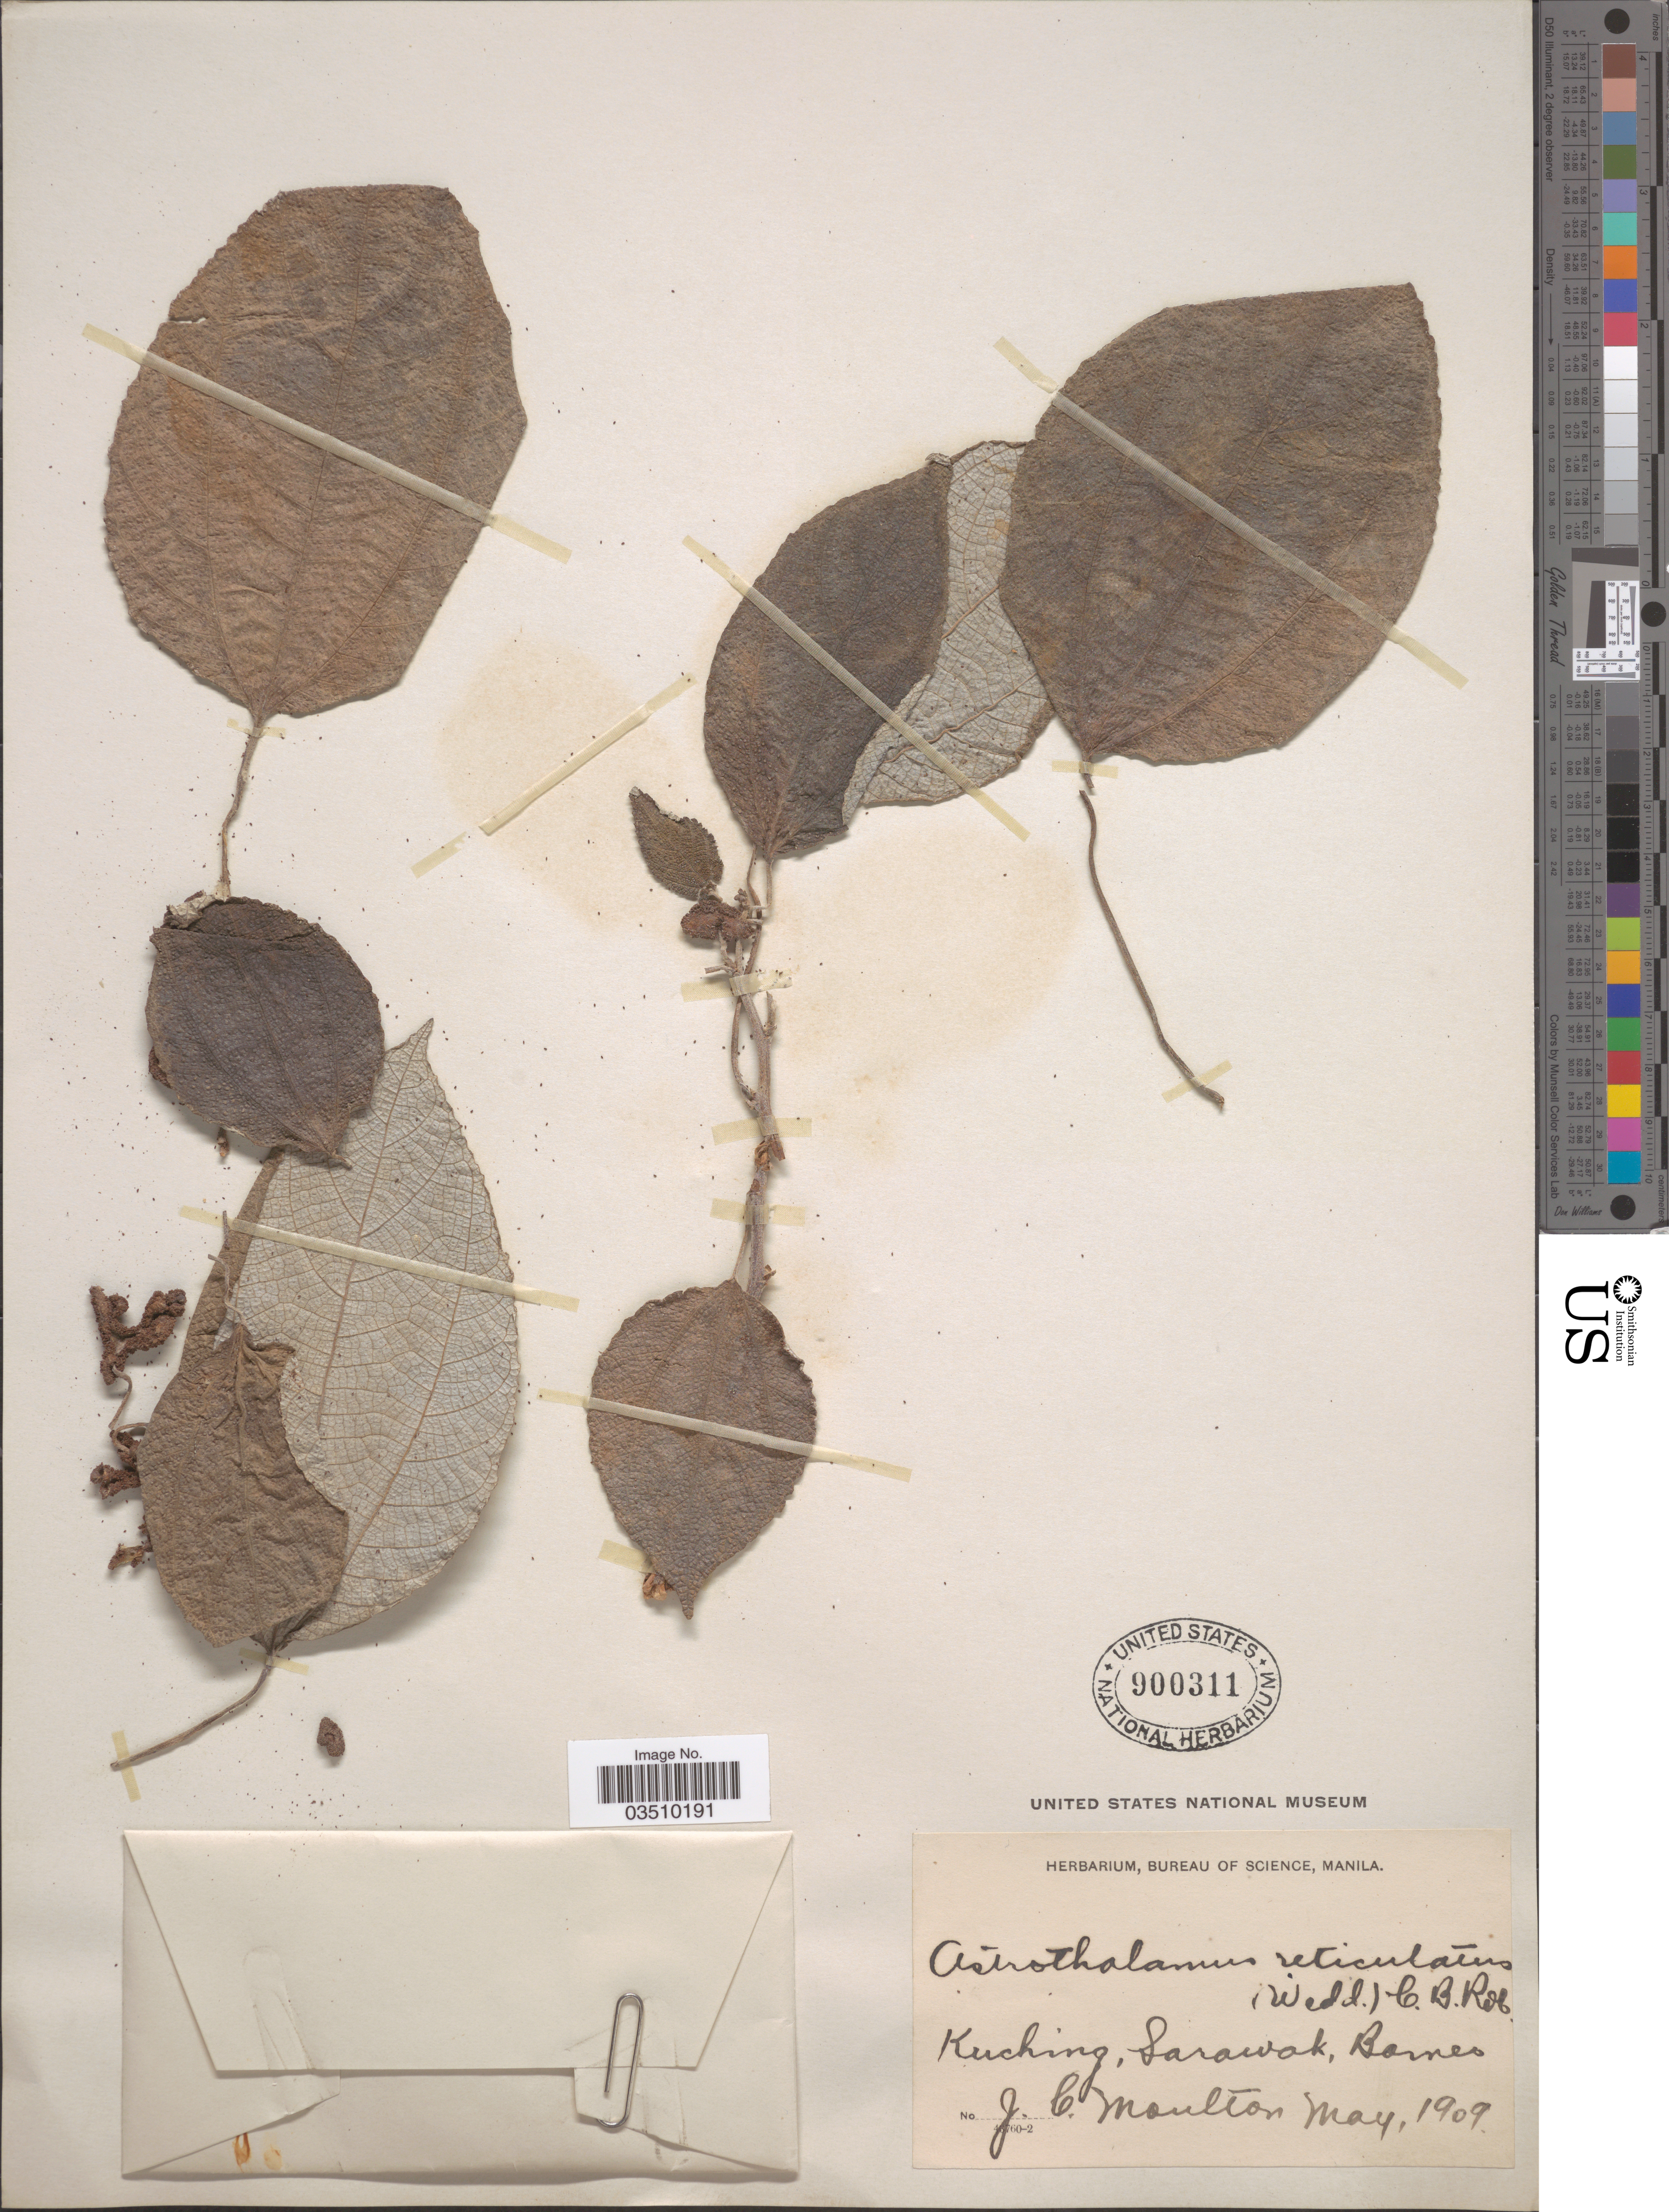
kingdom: Plantae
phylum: Tracheophyta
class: Magnoliopsida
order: Rosales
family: Urticaceae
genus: Astrothalamus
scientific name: Astrothalamus reticulatus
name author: (Wedd.) C.B. Rob.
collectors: J. Moulton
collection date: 1909-05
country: Malaysia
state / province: Sarawak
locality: Kuching, Borneo.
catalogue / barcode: US 900311